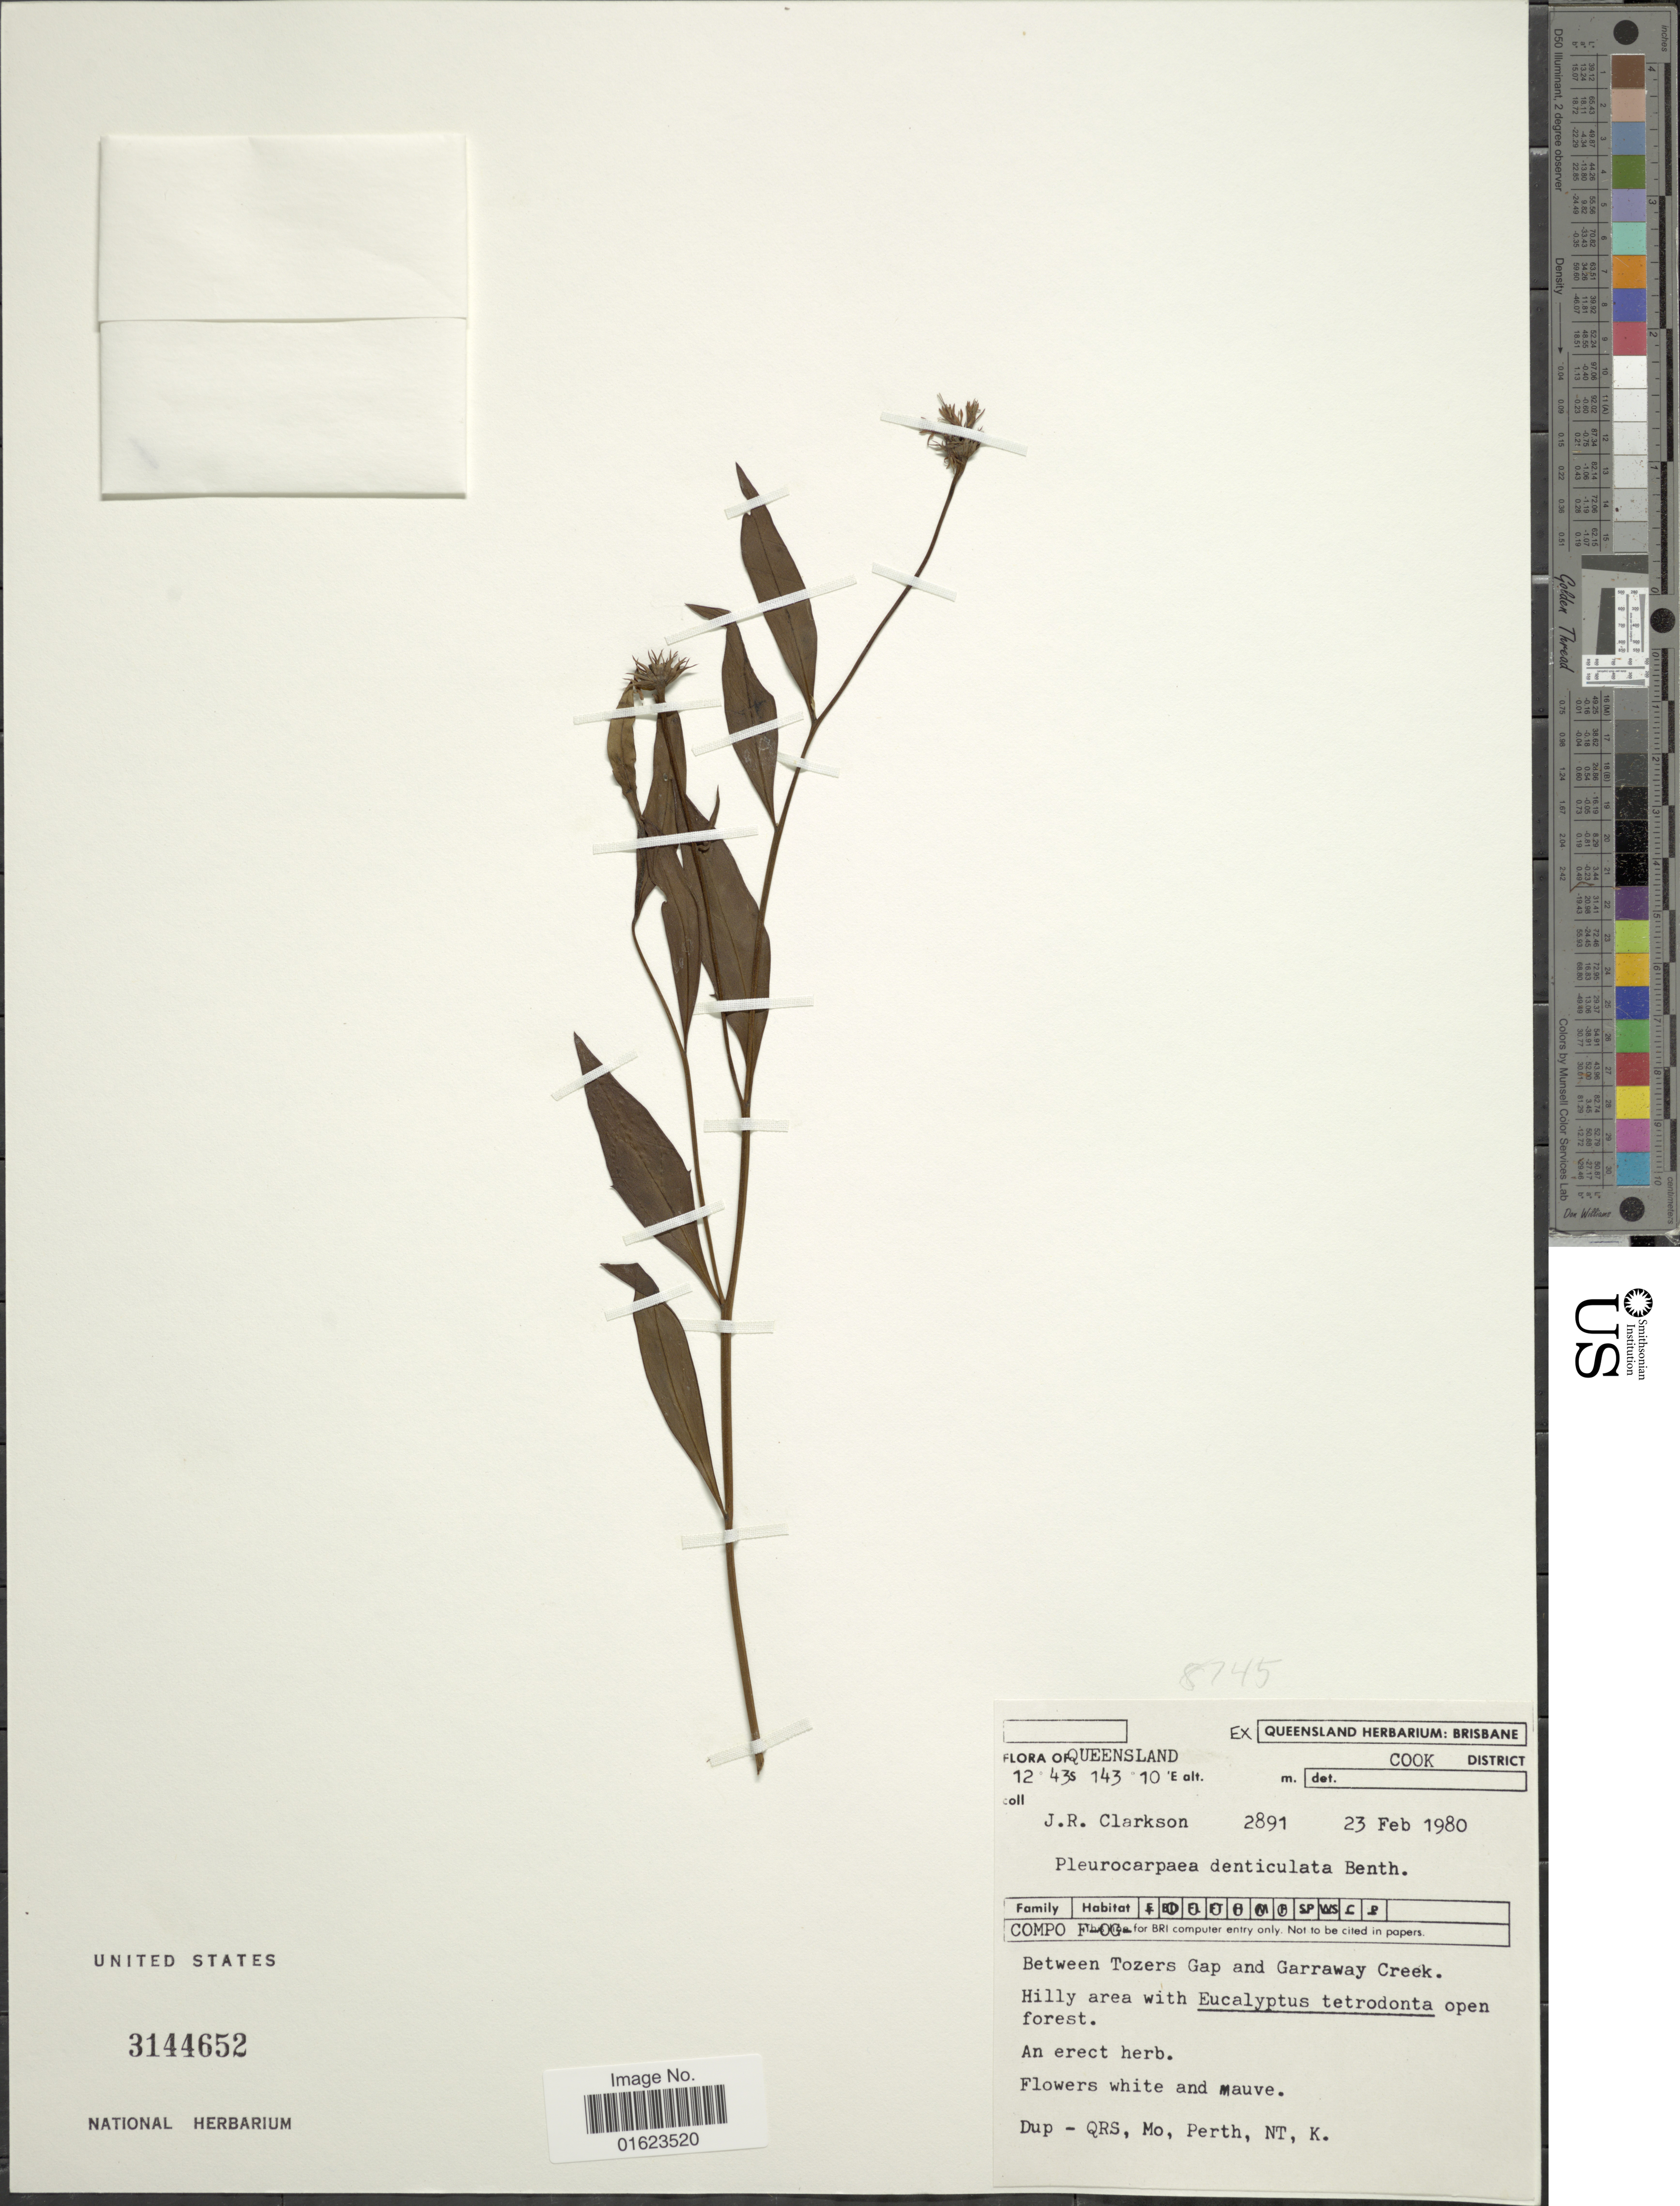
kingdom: Plantae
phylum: Tracheophyta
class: Magnoliopsida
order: Asterales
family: Asteraceae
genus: Pleurocarpaea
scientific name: Pleurocarpaea denticulata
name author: Benth.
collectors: J. Clarkson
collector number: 2891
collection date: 1980-02-23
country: Australia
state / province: Queensland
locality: Queensland, Cook District. Between Tozers Gap and Garraway Creek.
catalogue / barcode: US 3144652